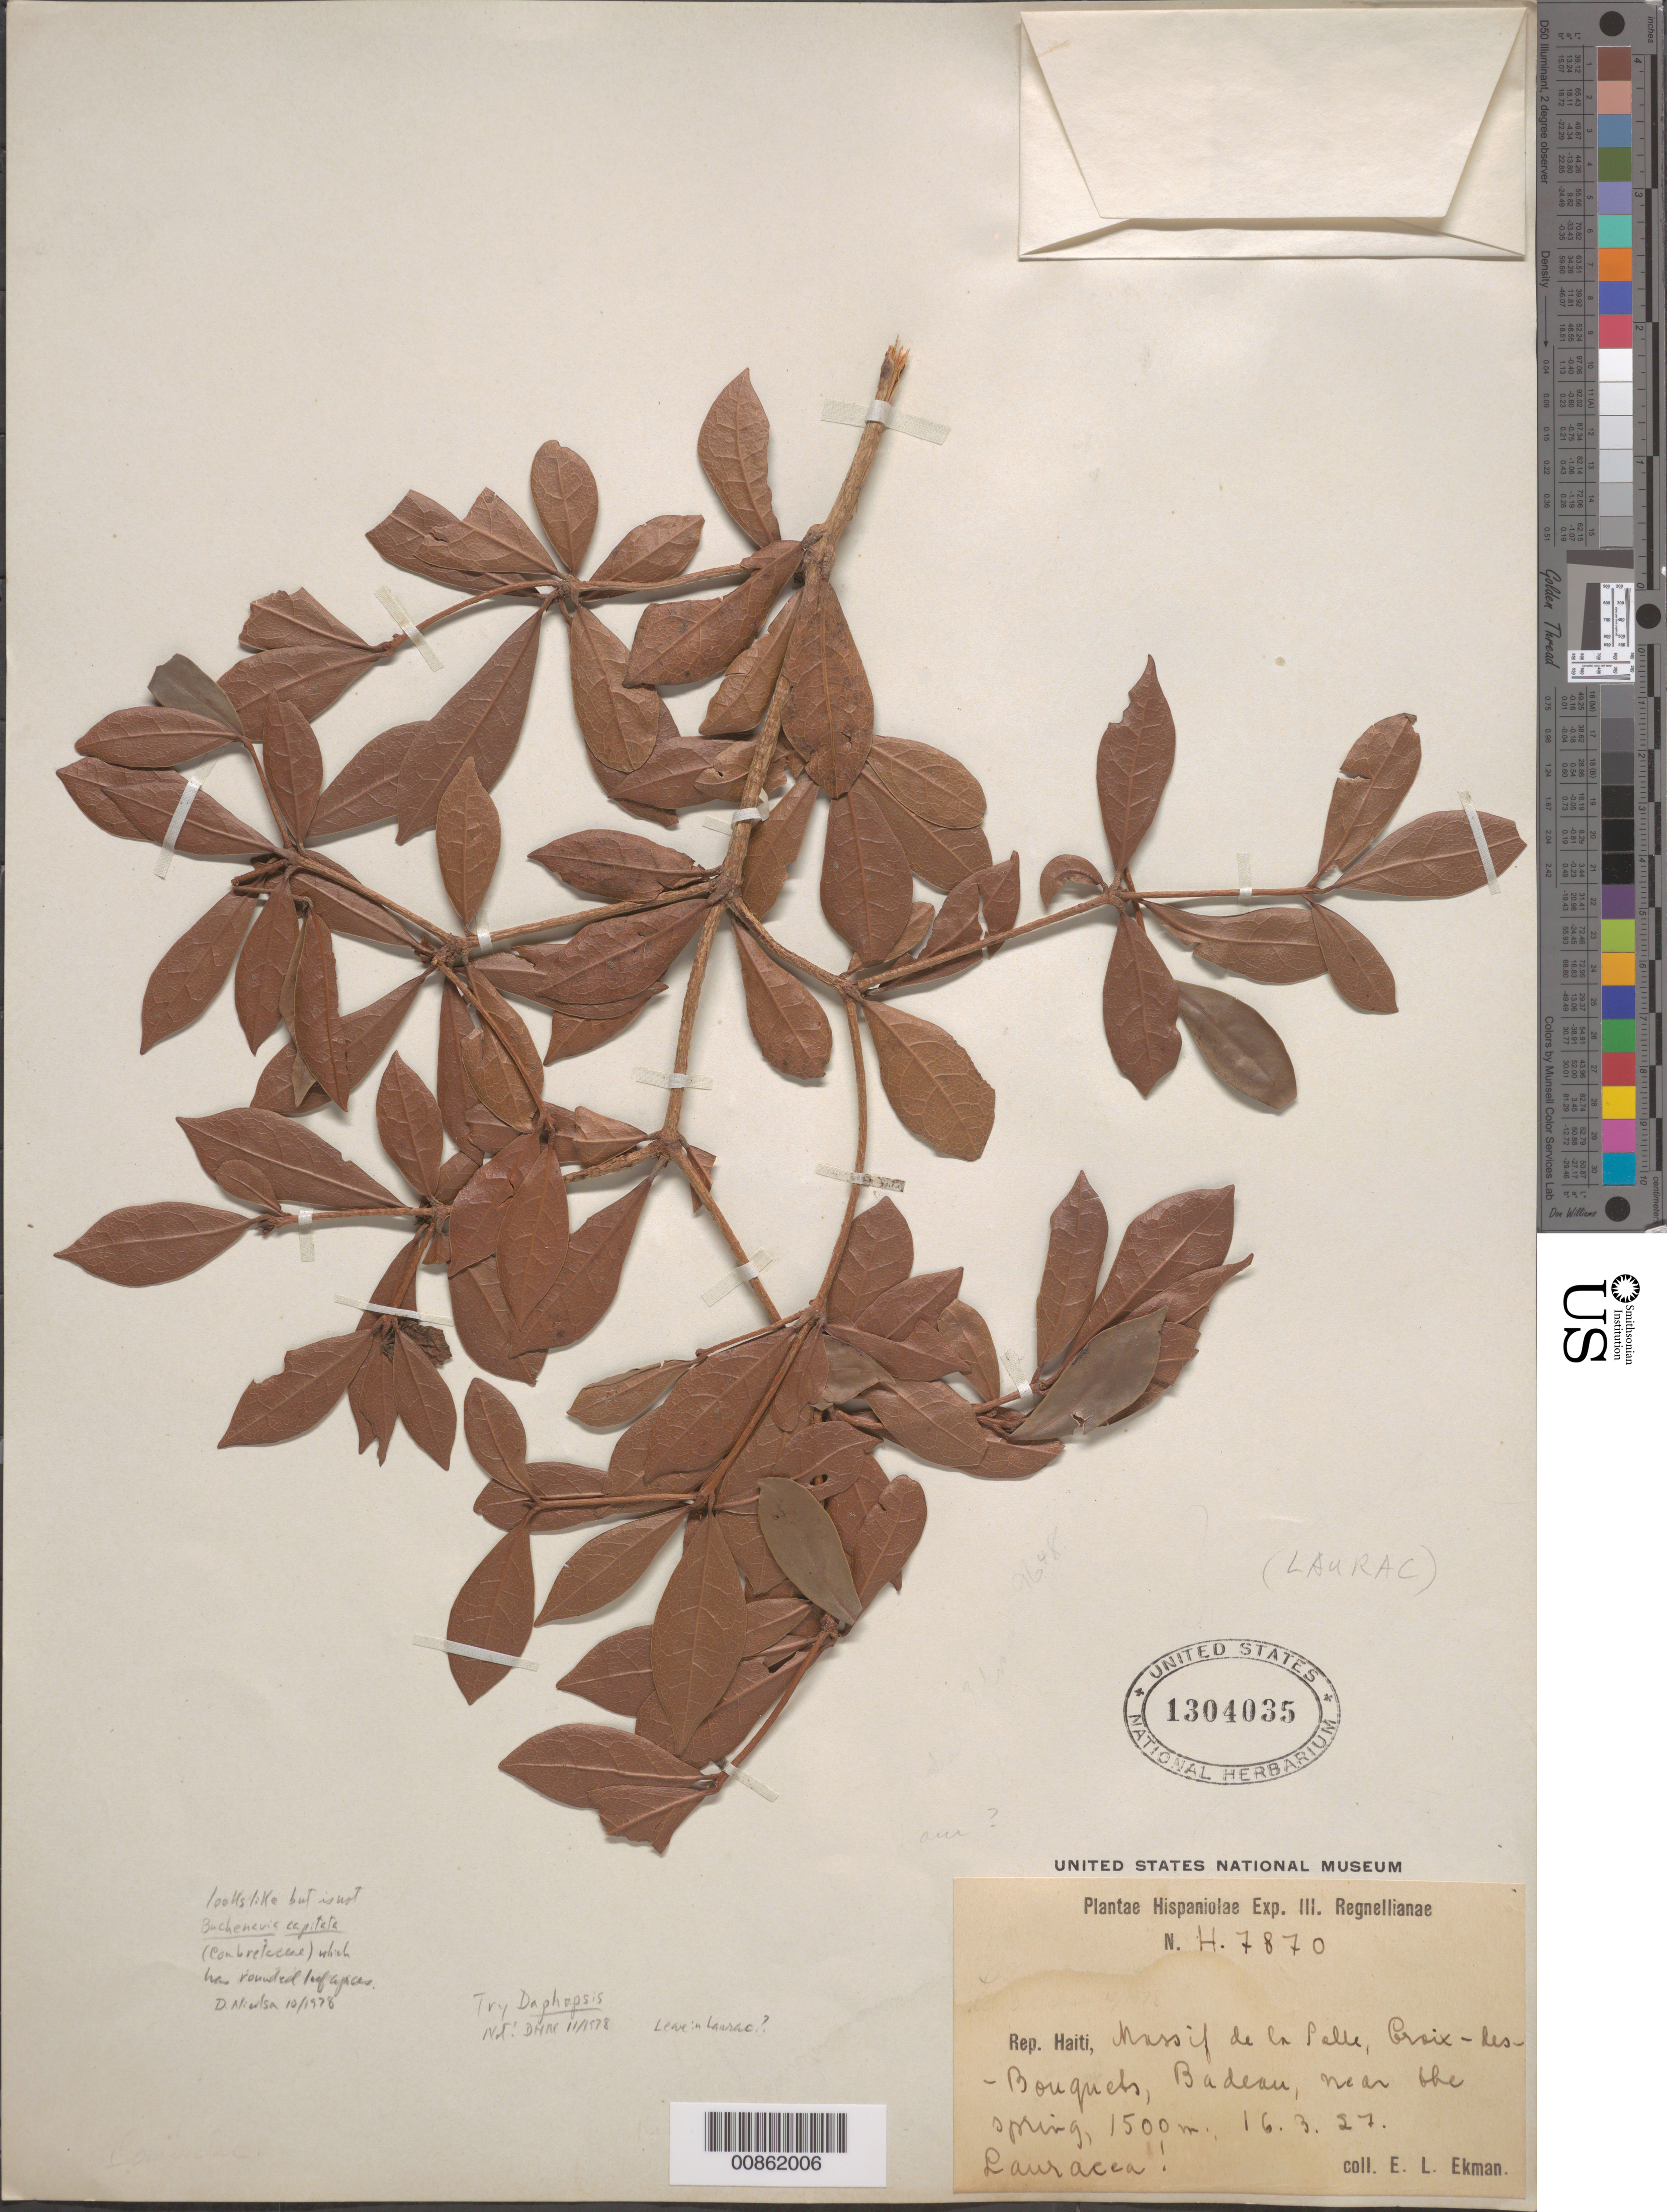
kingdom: Plantae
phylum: Tracheophyta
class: Magnoliopsida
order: Laurales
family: Lauraceae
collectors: E. L. Ekman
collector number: H 7870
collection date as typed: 16 Mar 1927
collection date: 1927-03-16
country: Haiti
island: Hispaniola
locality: Massif de la Selle, Croix des Bouquets, Badeau.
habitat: Near the spring.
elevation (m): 1500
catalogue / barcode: US 1304035